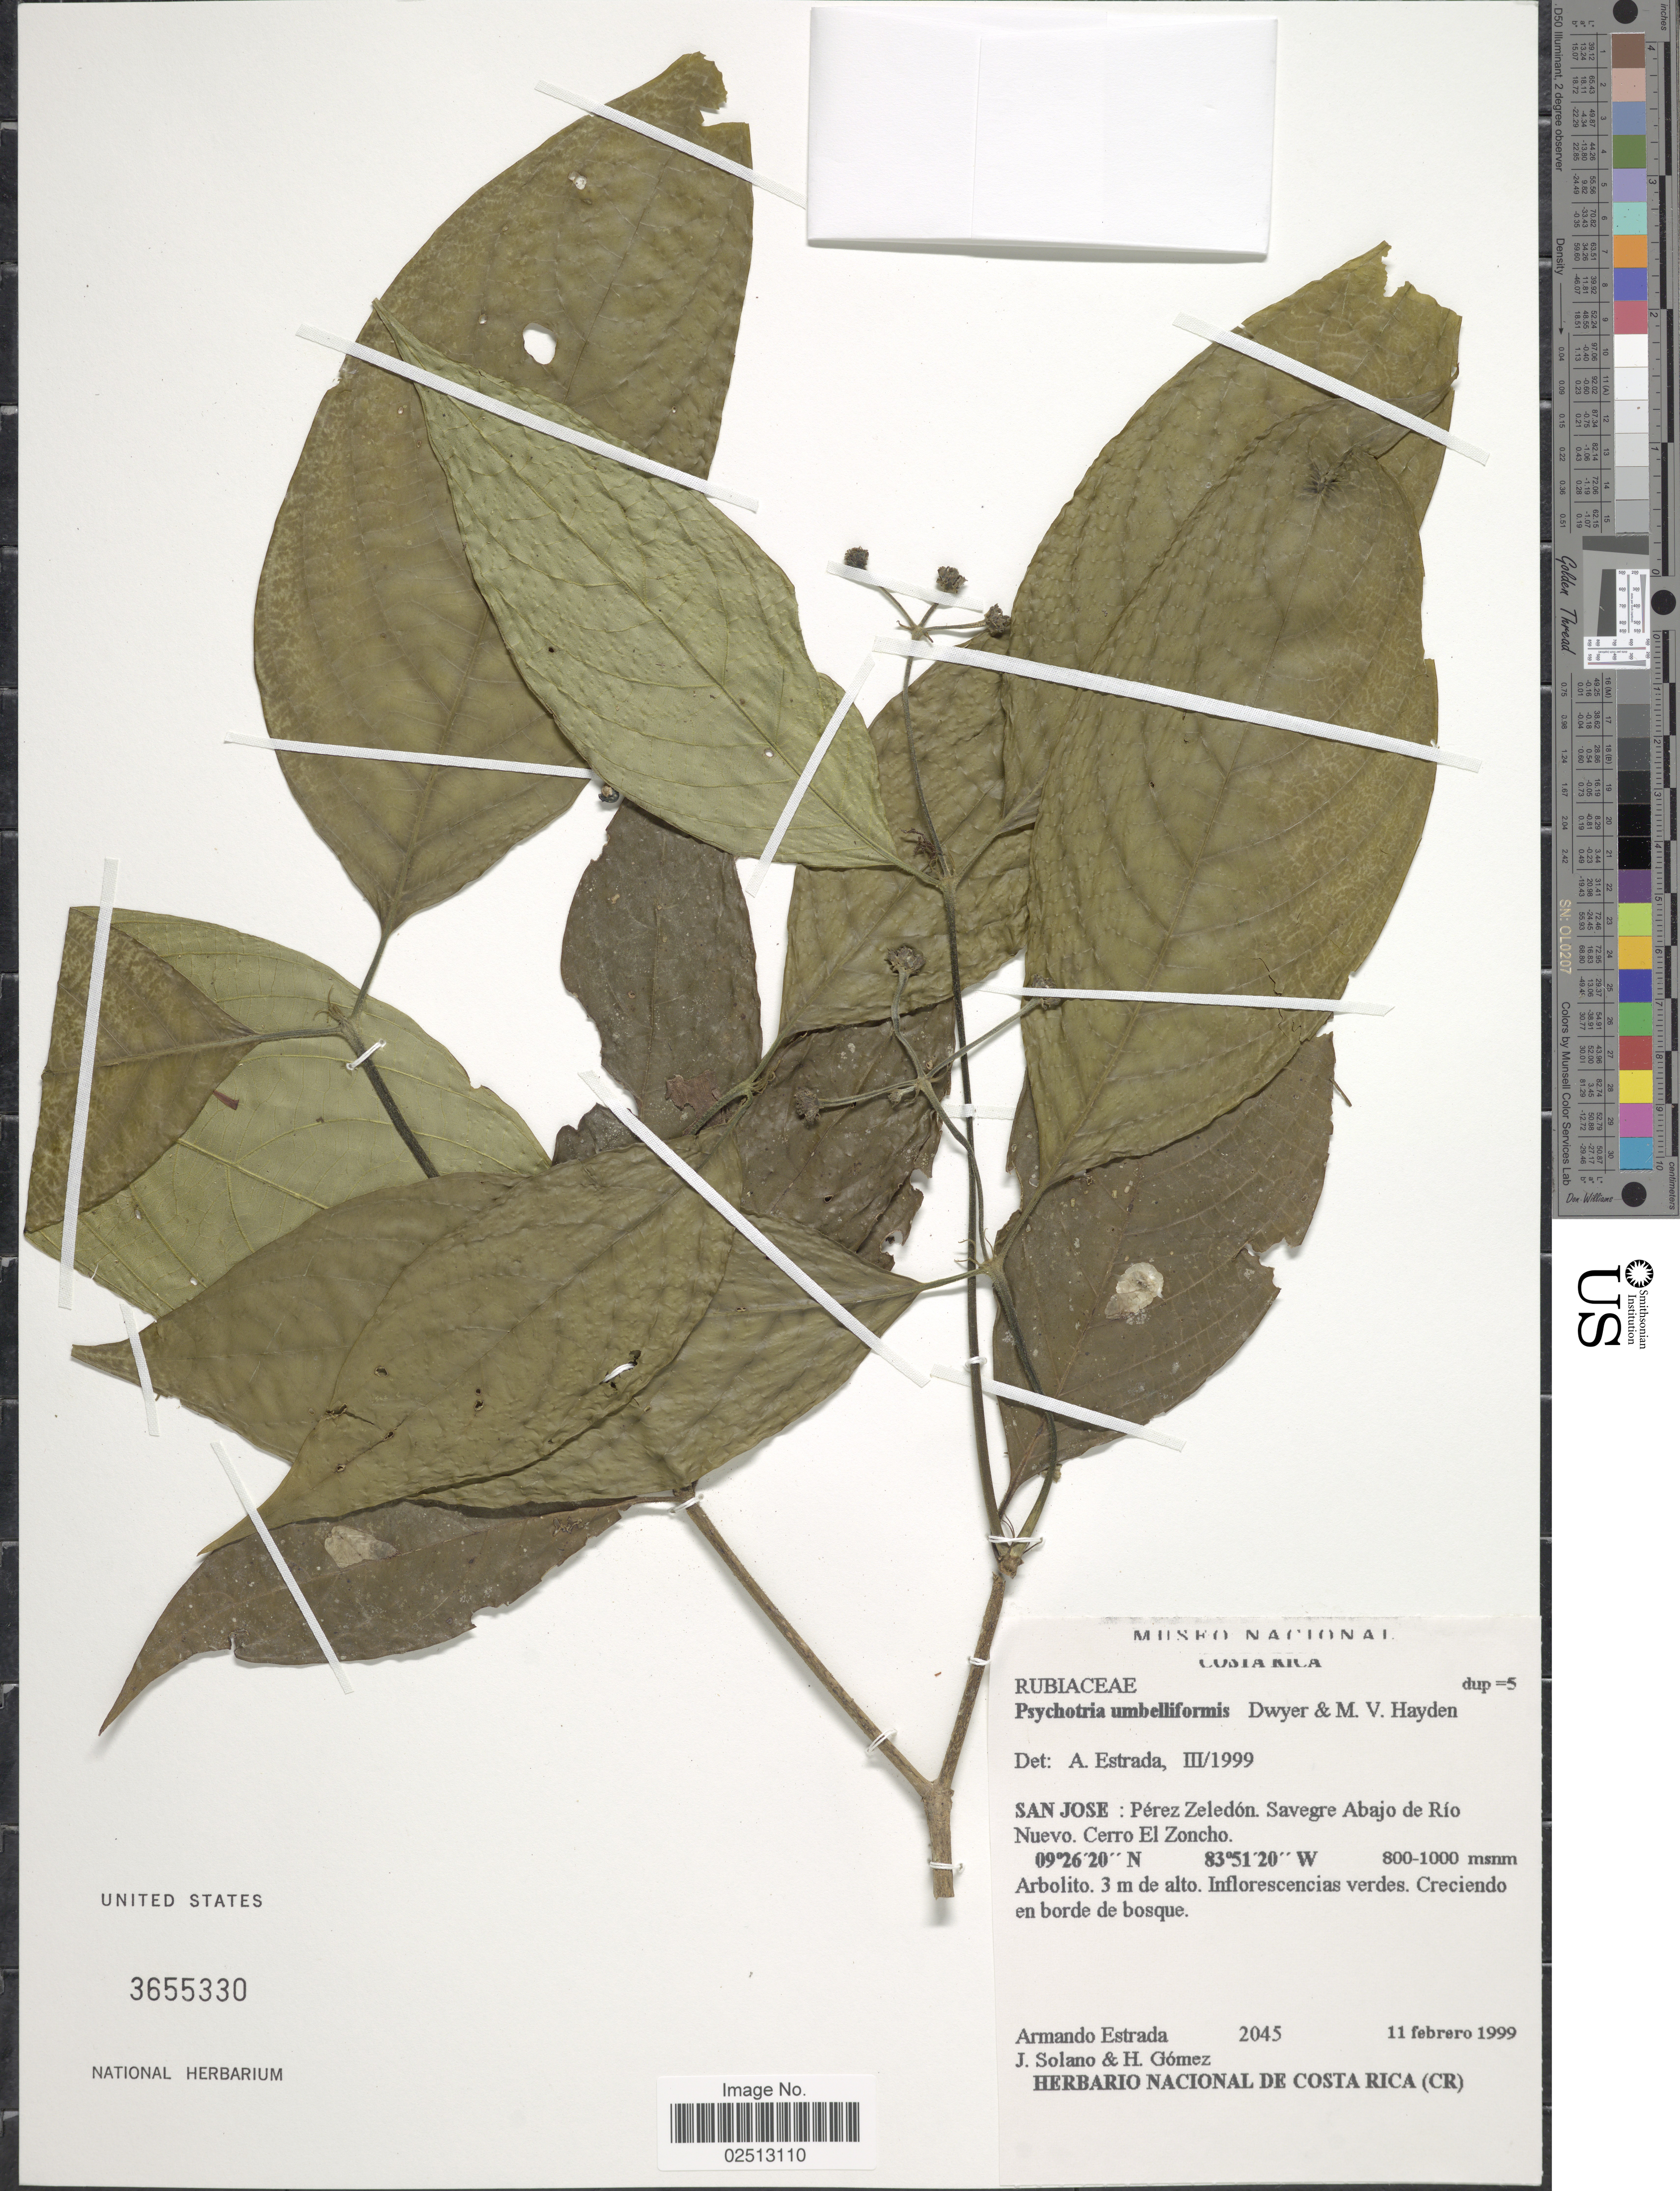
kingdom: Plantae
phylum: Tracheophyta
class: Magnoliopsida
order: Gentianales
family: Rubiaceae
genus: Psychotria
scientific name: Psychotria umbelliformis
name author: Dwyer & M.V. Hayden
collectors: A. Estrada, J. Solano & H. Gomez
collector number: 2045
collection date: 1999-02-11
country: Costa Rica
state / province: San José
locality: San Jose: Perez Zeledon. Savegre Abajo de Rio Nuevo. Cerro El Zoncho.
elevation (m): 800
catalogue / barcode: US 3655330